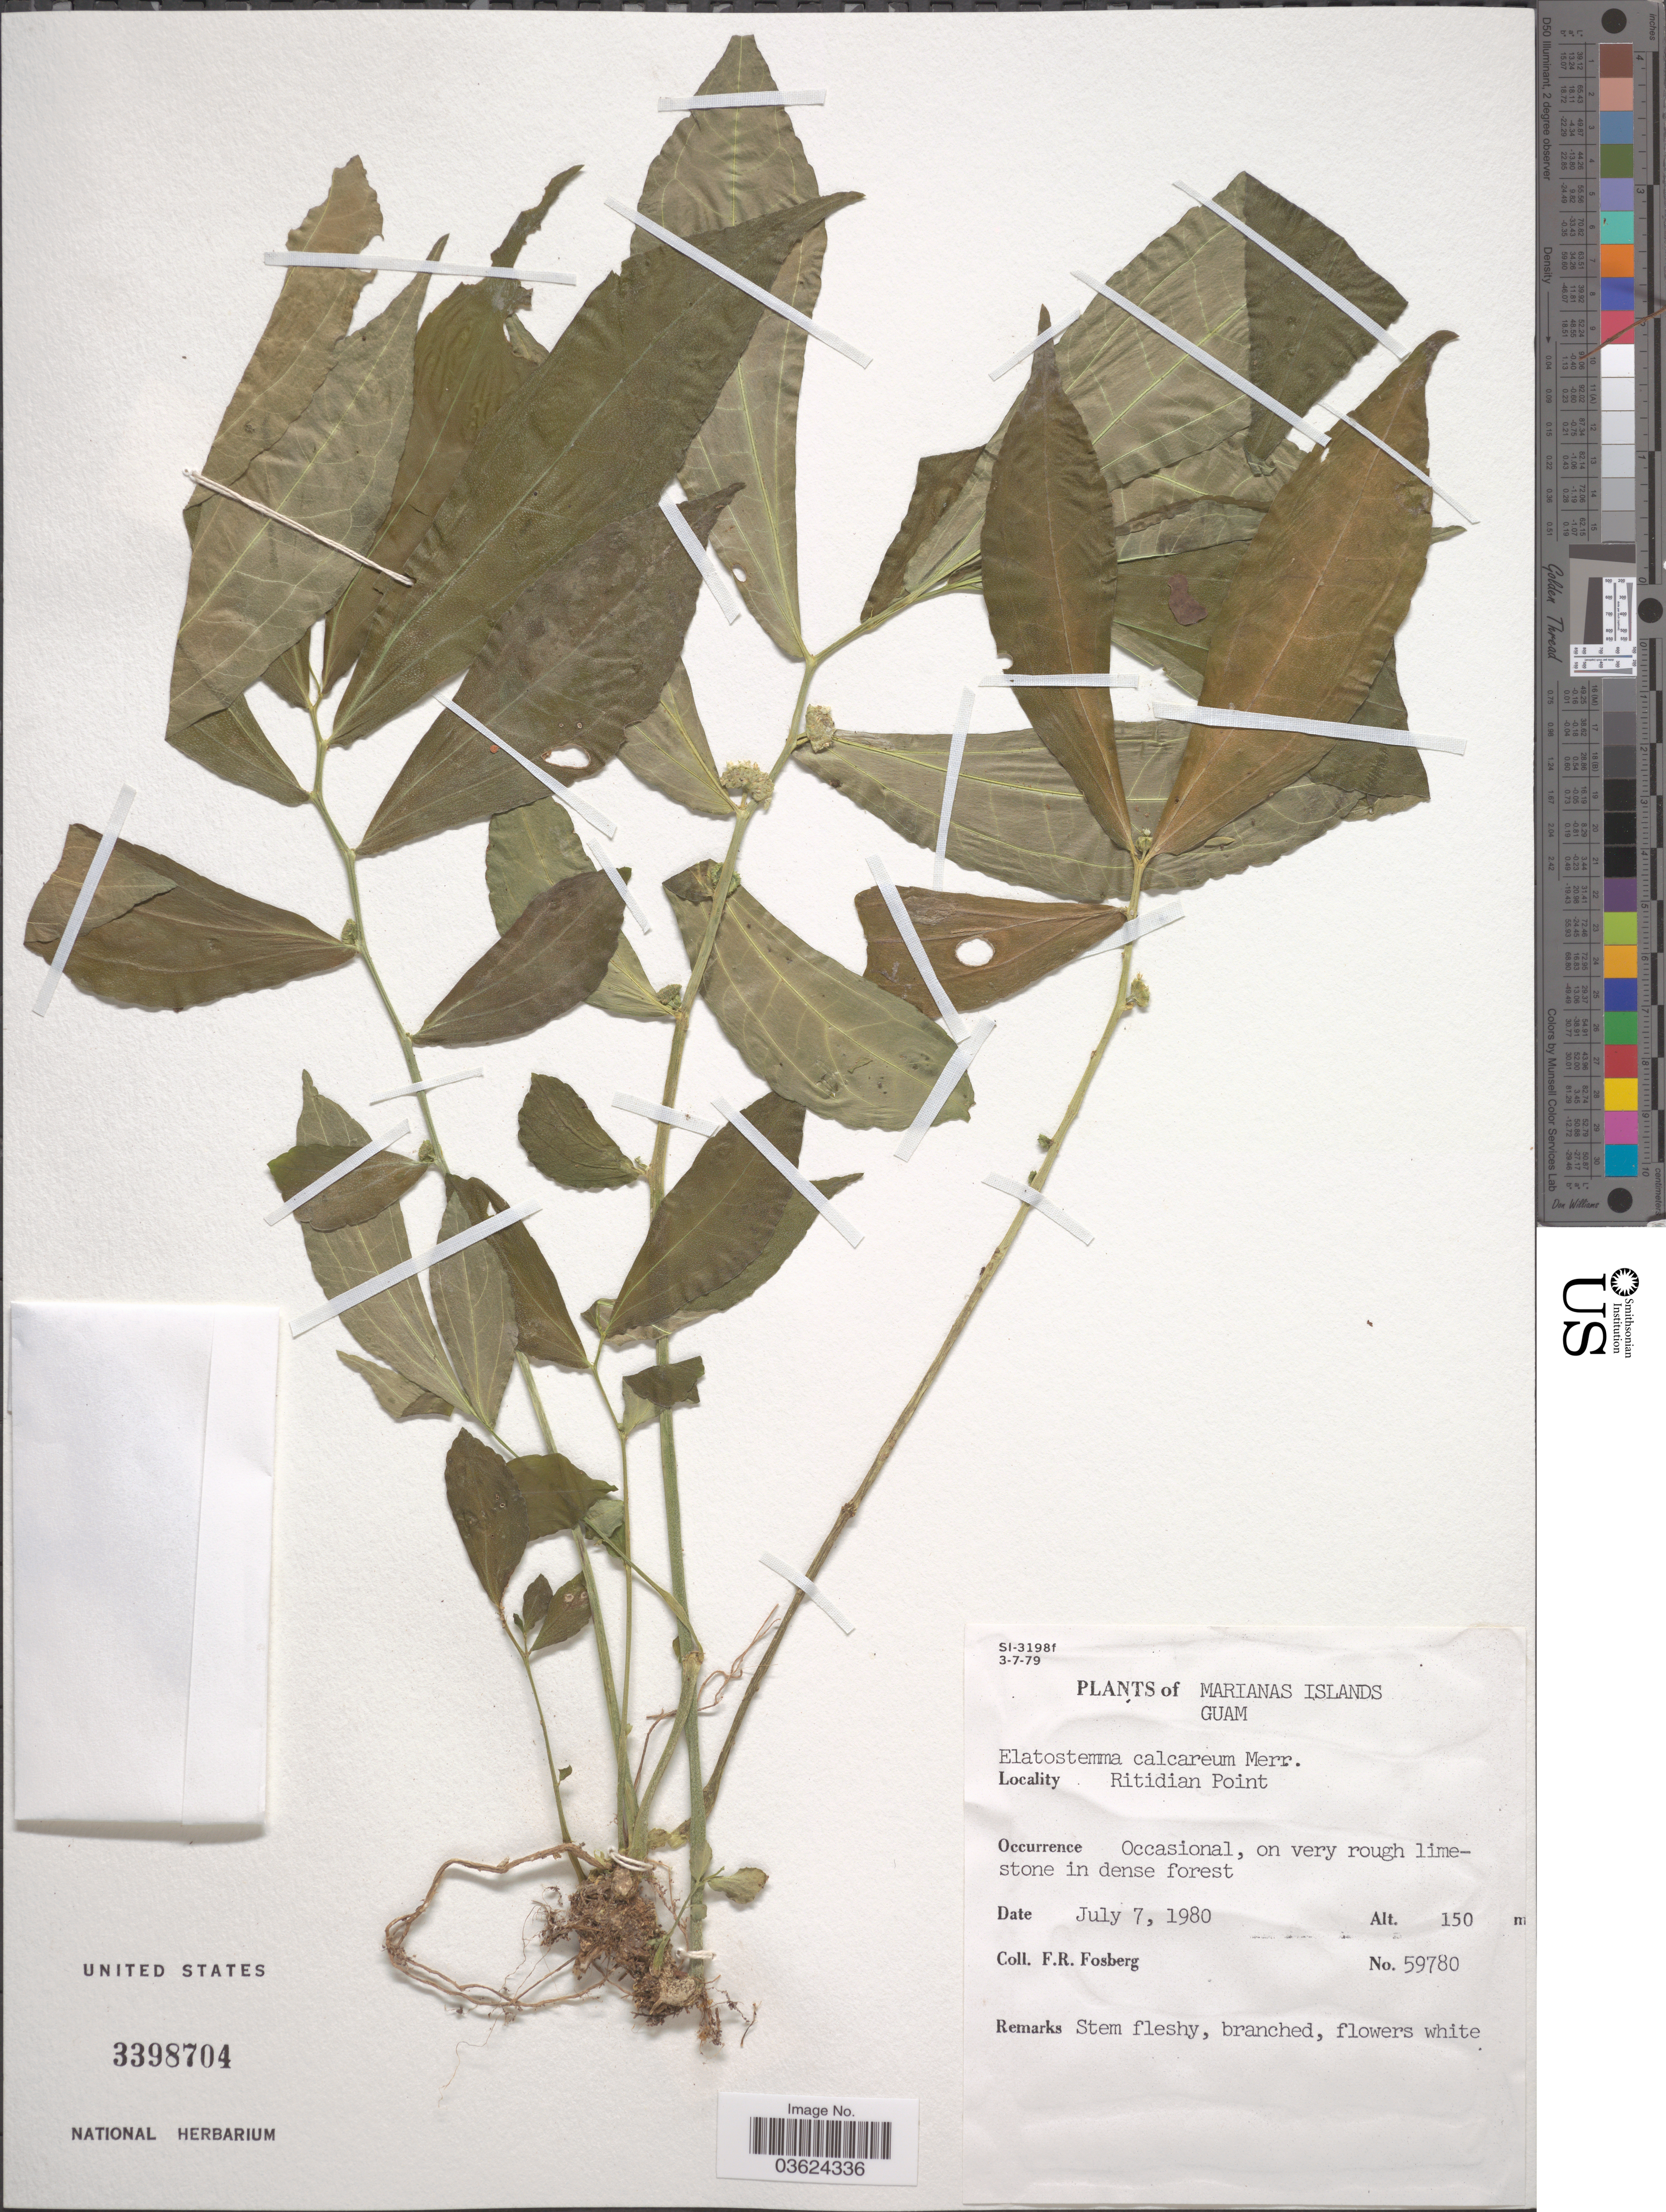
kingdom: Plantae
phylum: Tracheophyta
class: Magnoliopsida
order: Rosales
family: Urticaceae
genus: Elatostema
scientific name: Elatostema calcareum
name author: Merr.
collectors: F. R. Fosberg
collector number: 59780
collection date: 1980-07-07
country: Guam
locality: Marianas Islands, Guam. Ritidian Point.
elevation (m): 150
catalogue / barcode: US 3398704